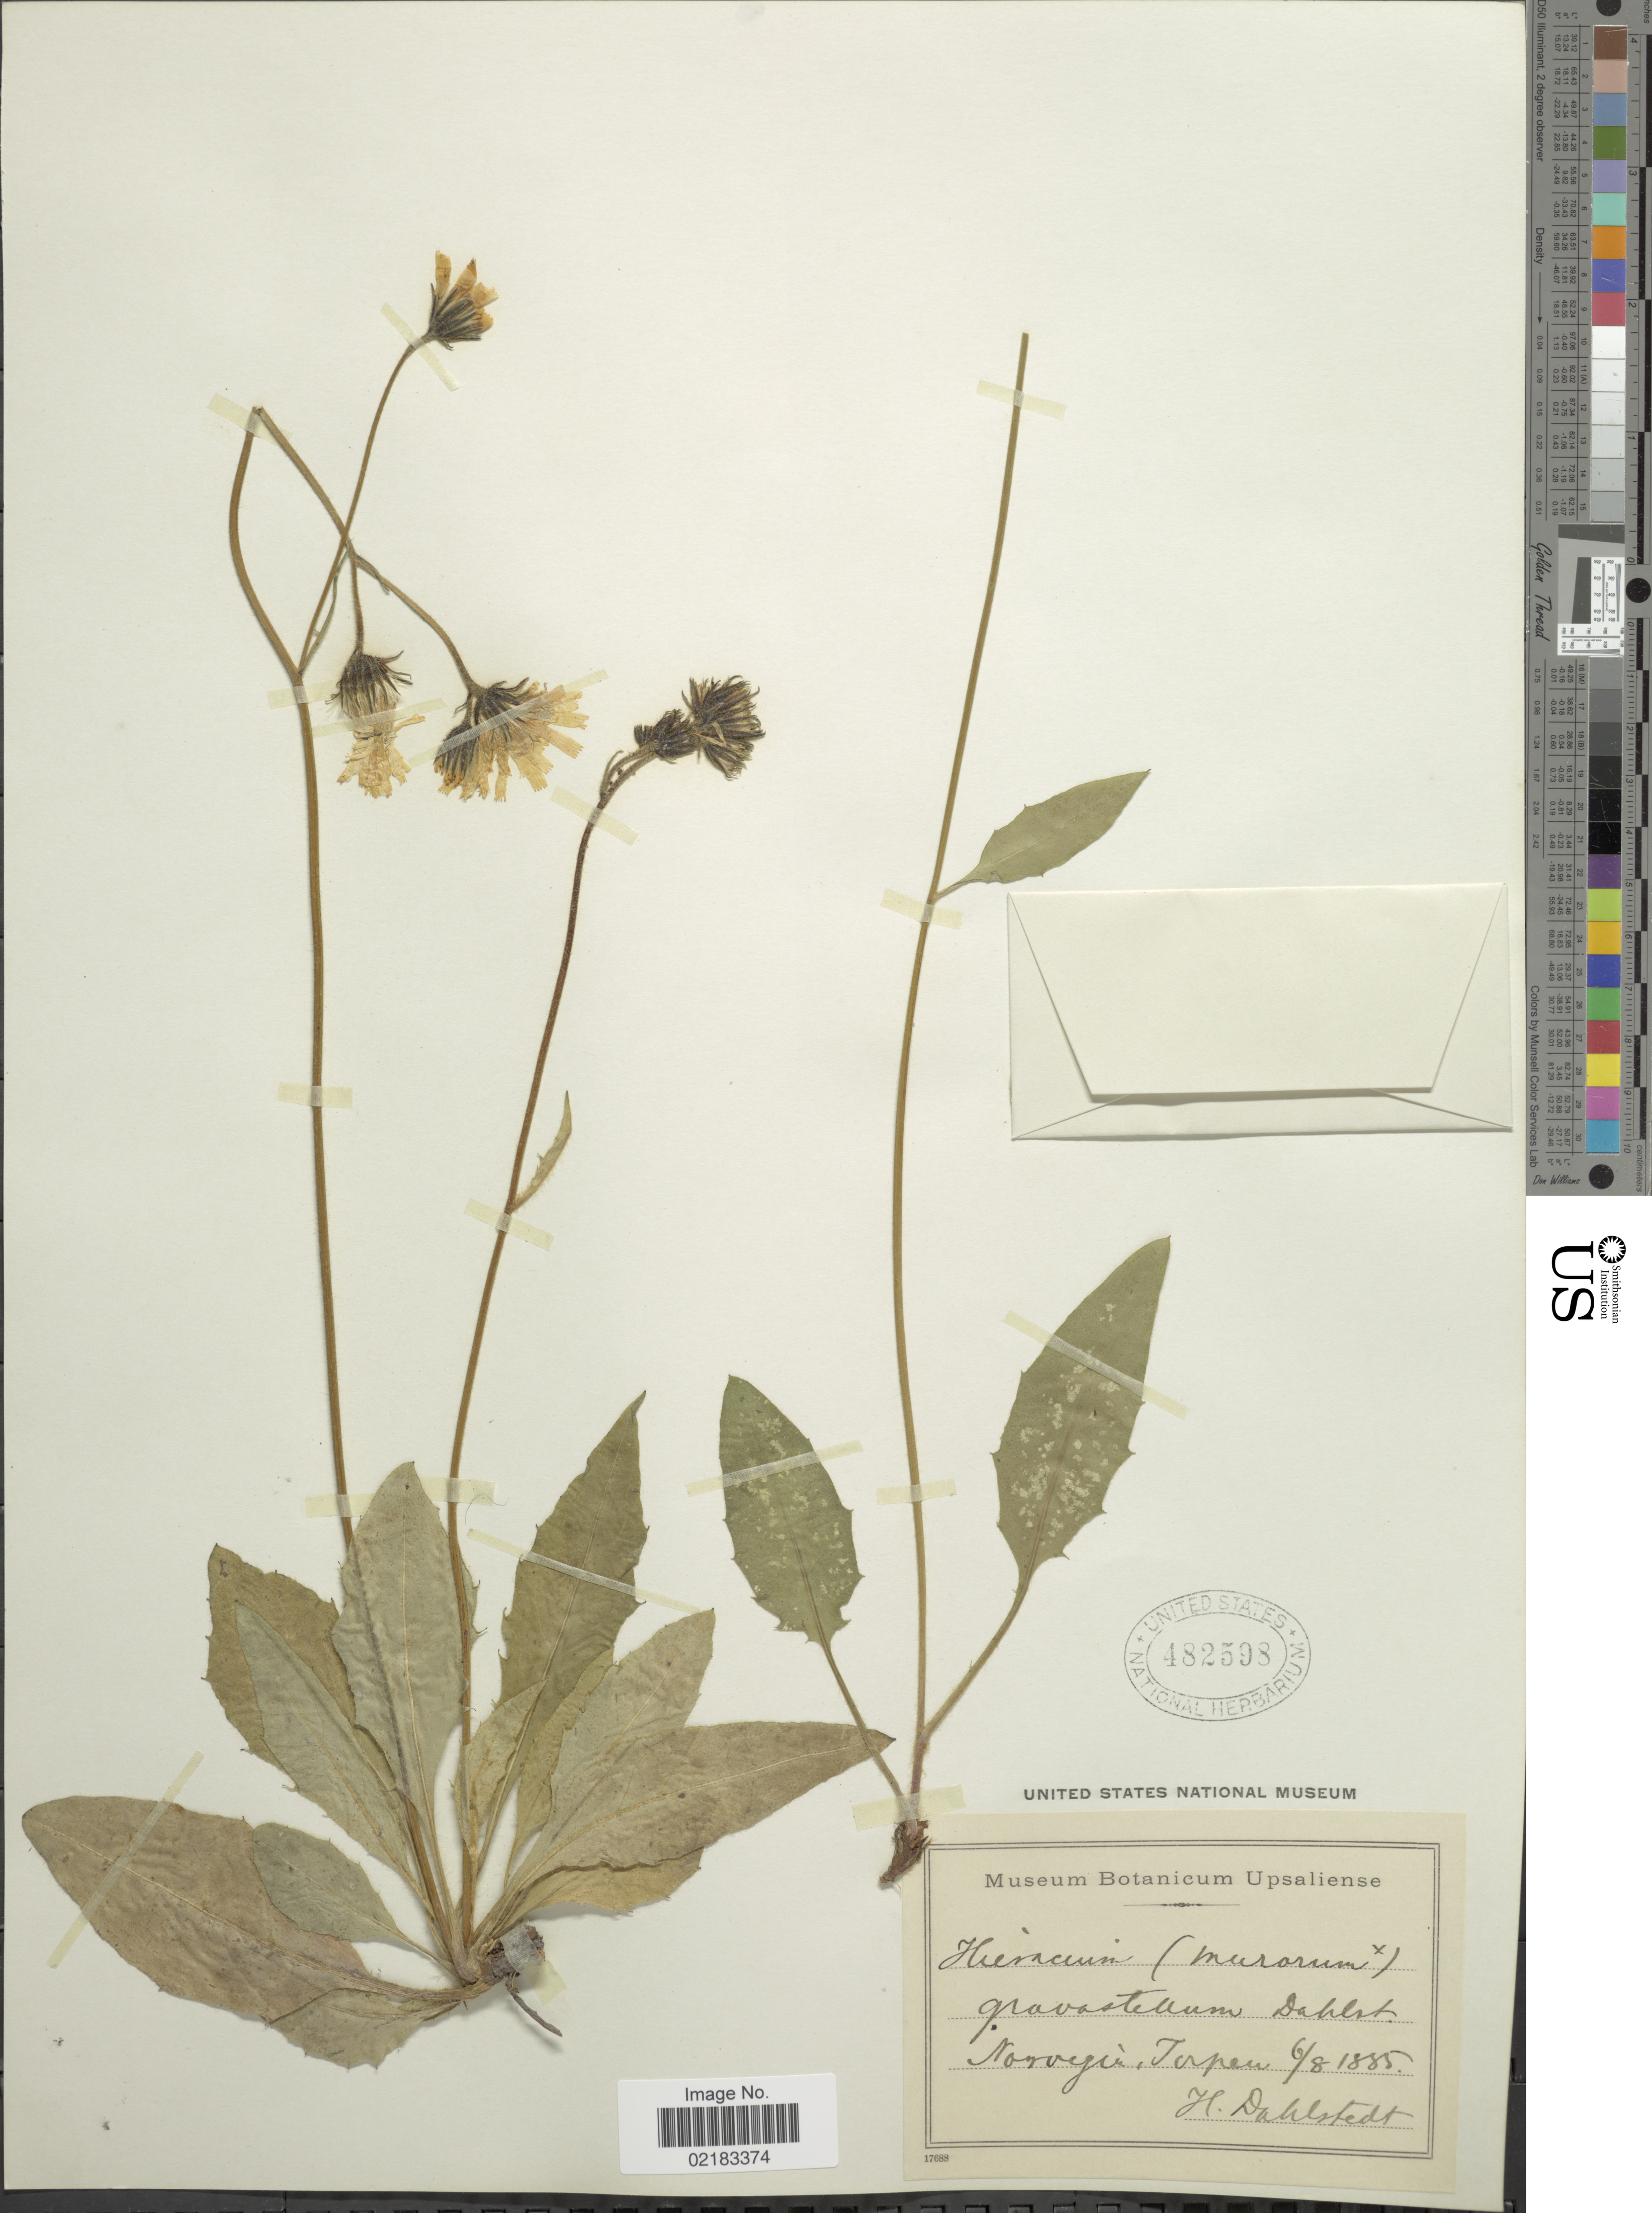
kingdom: Plantae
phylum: Tracheophyta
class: Magnoliopsida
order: Asterales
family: Asteraceae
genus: Hieracium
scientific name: Hieracium murorum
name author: L.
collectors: H. G. Dahlstedt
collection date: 1885-08-06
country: Norway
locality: Torpen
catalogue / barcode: US 482593